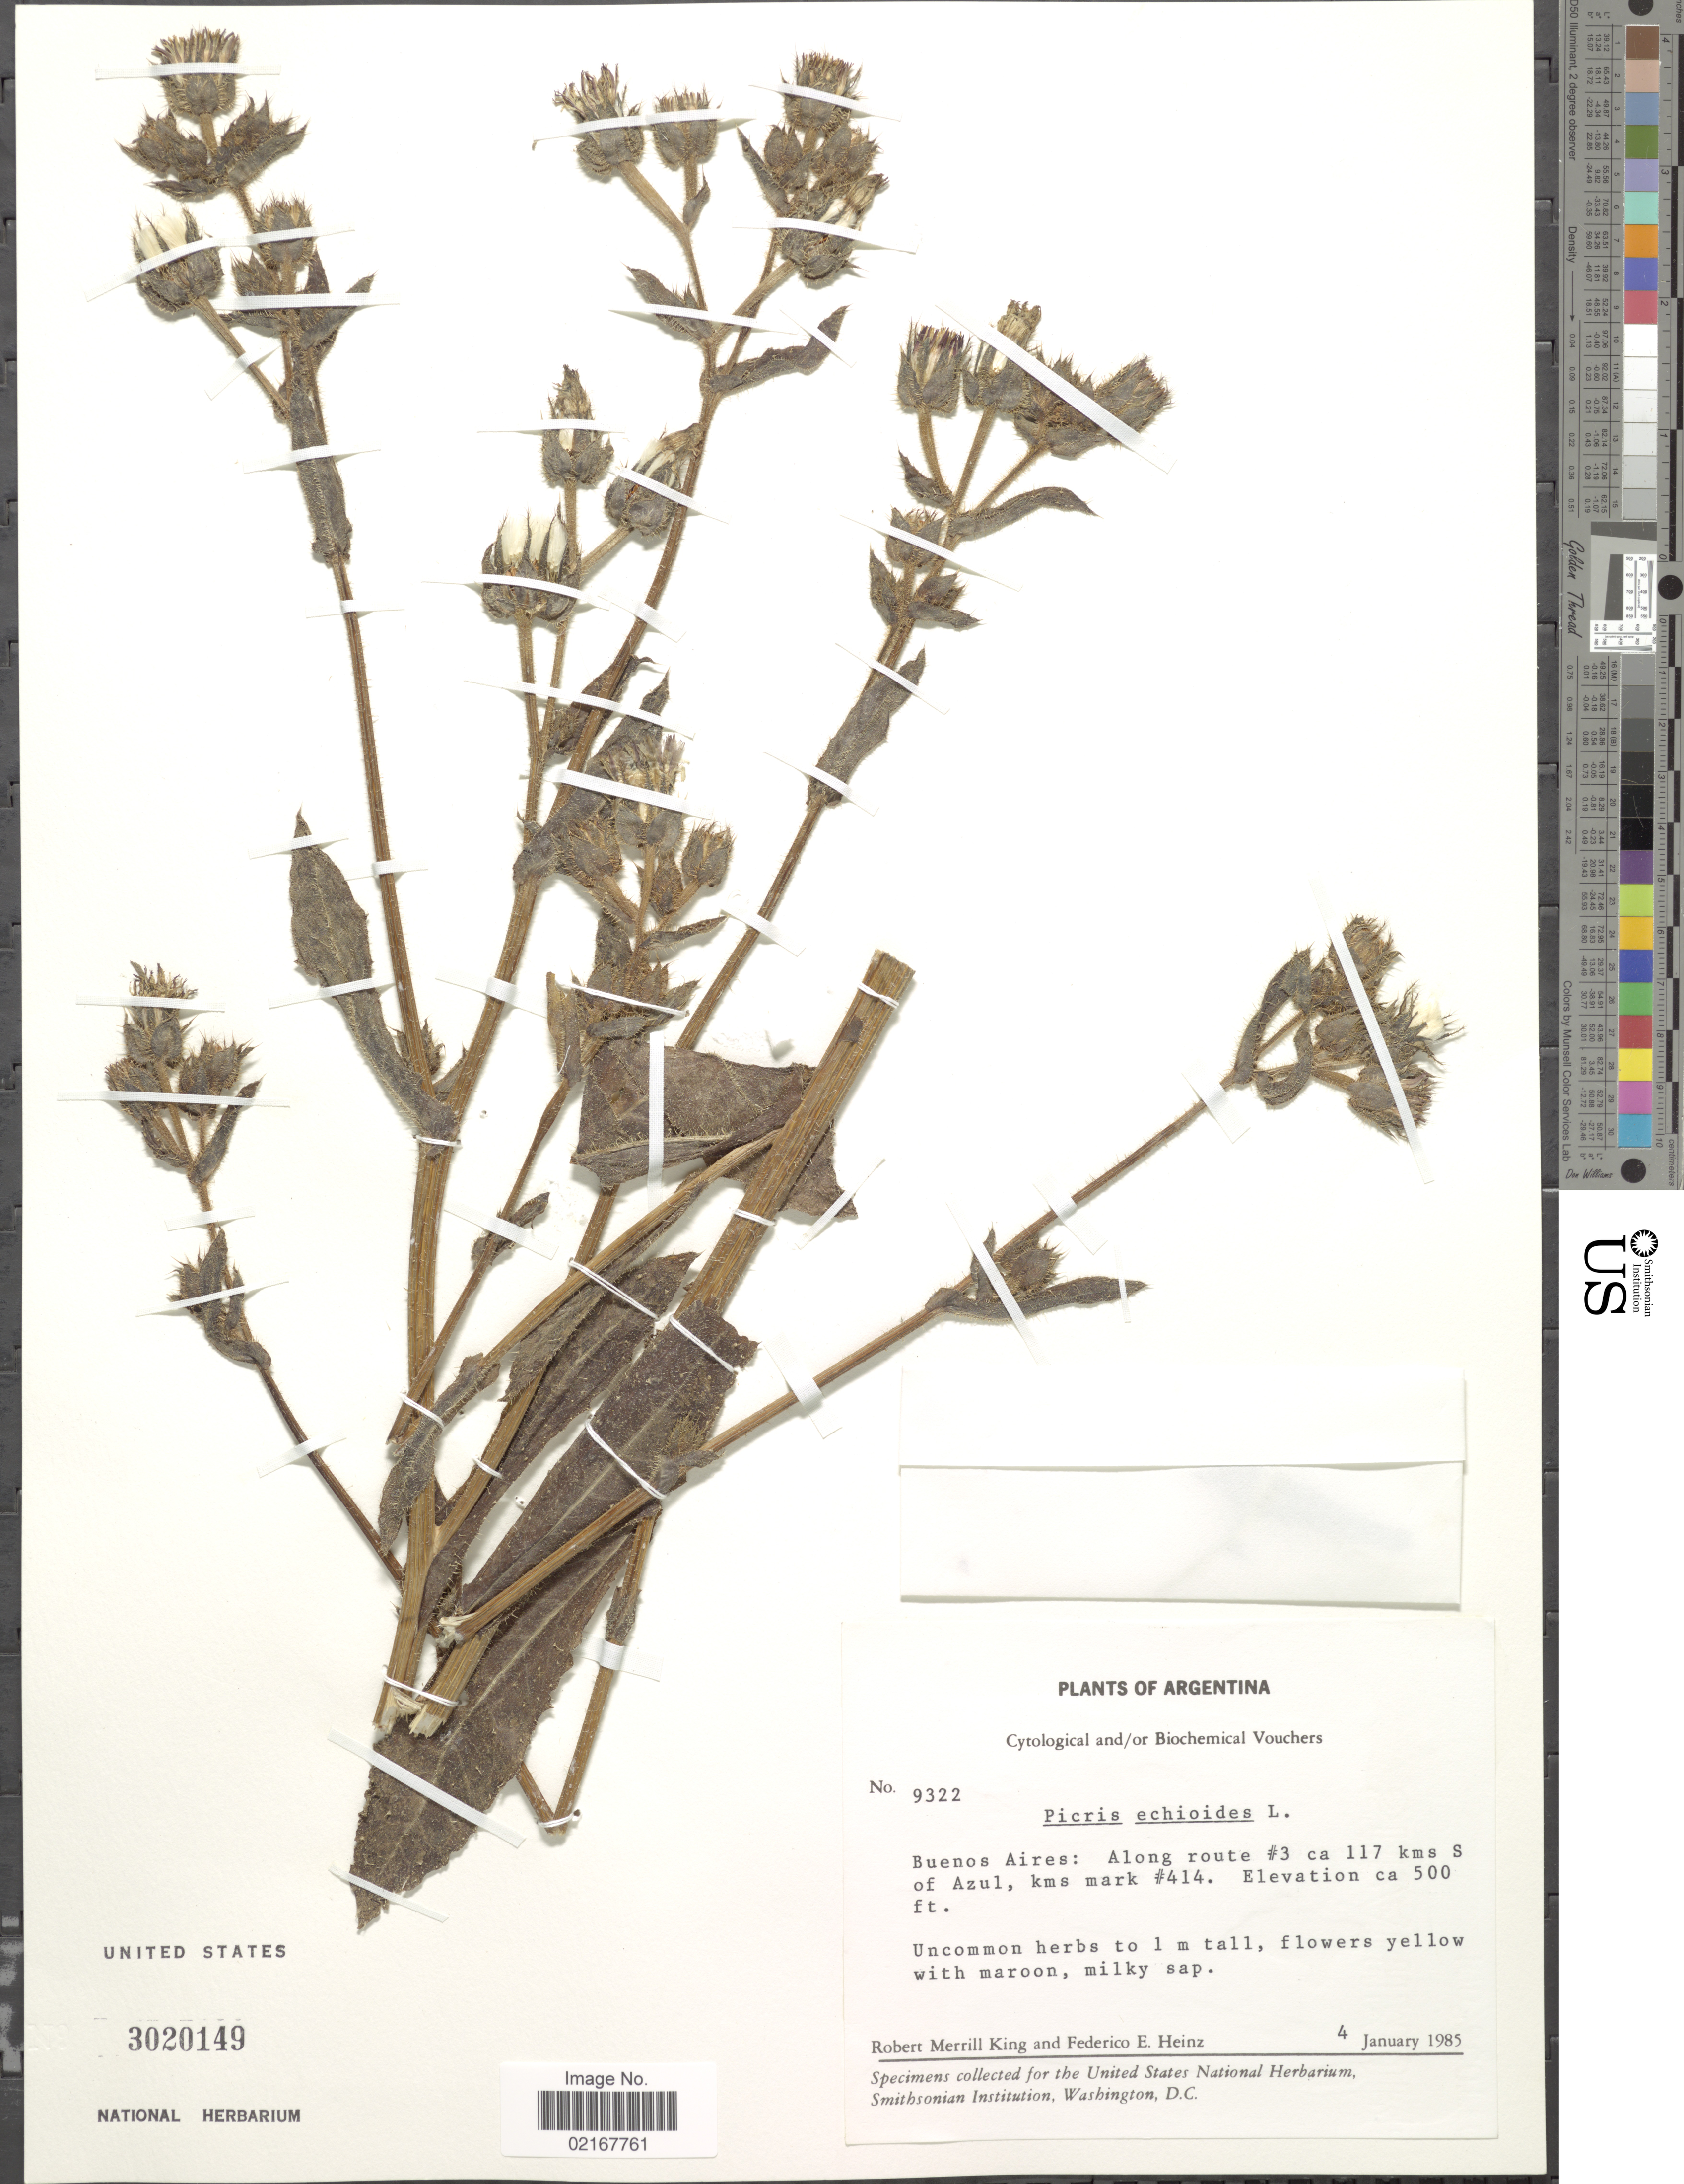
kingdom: Plantae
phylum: Tracheophyta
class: Magnoliopsida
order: Asterales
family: Asteraceae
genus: Helminthotheca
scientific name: Helminthotheca echioides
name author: (L.) Holub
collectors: R. M. King & F. Heinz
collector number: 9322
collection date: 1985-01-04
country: Argentina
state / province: Buenos Aires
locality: Along route #3 ca 117 kms S of Azul, kms mark #414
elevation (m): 152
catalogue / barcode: US 3020149